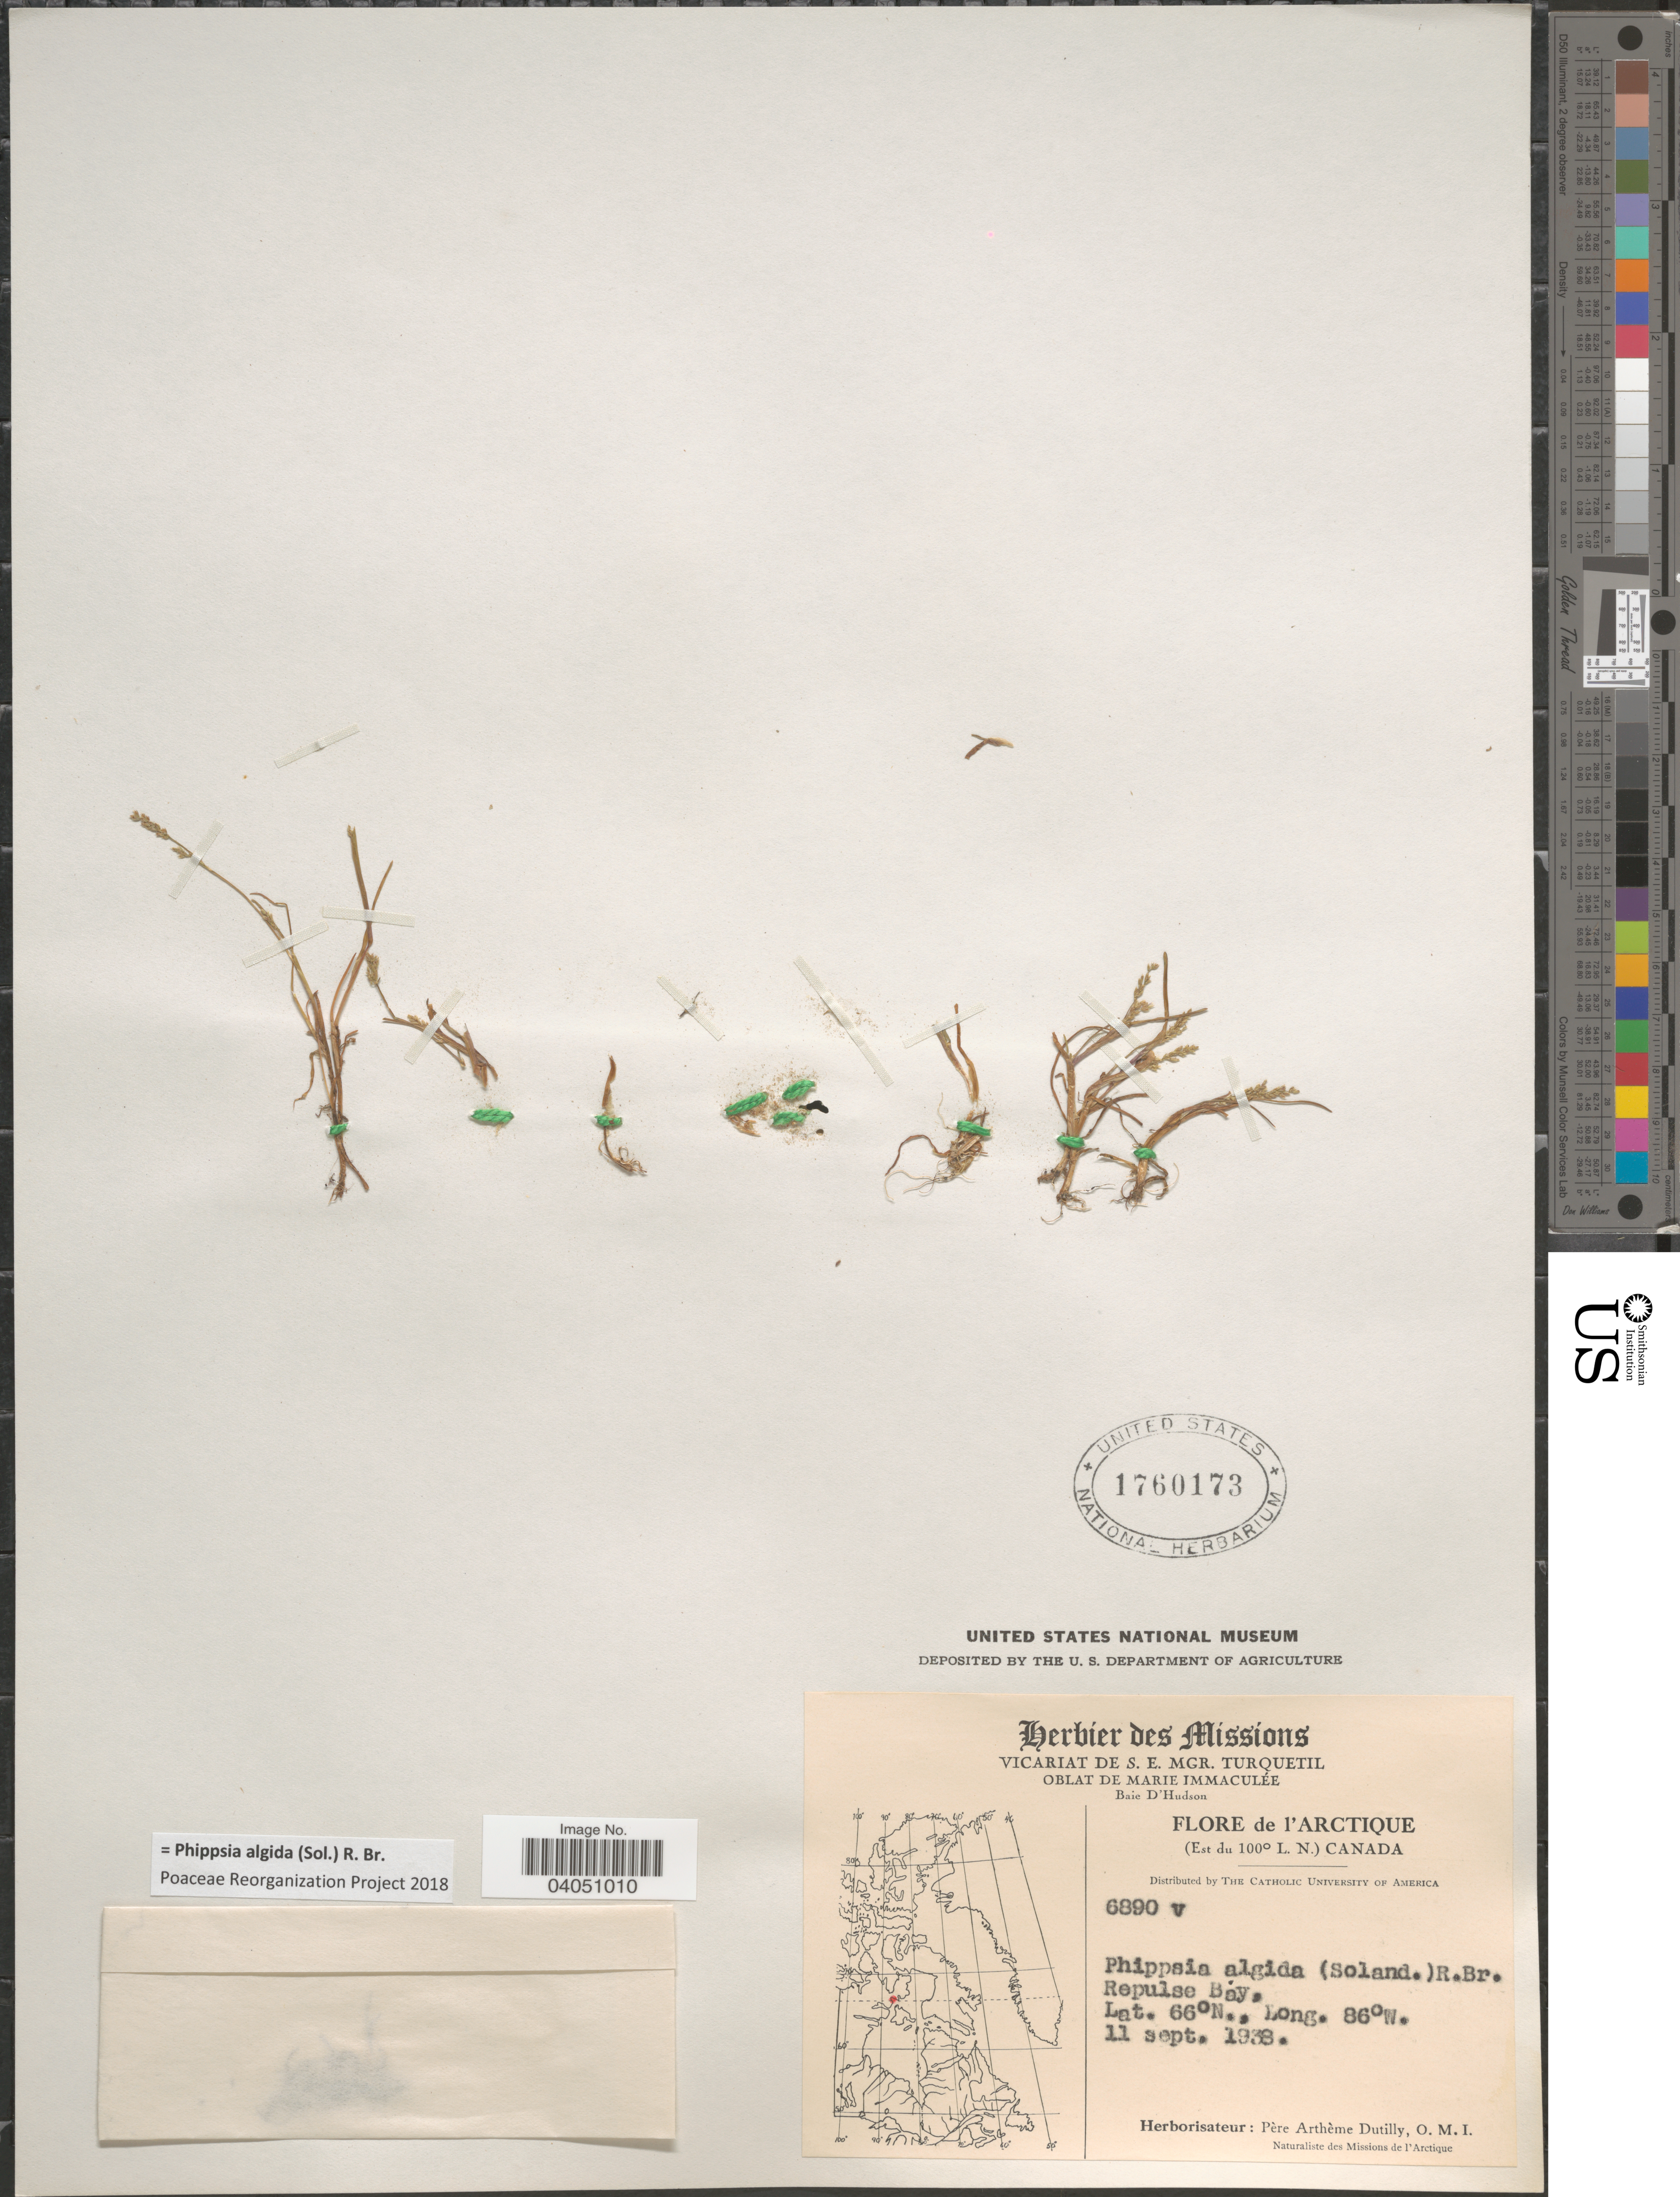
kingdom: Plantae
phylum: Tracheophyta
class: Liliopsida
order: Poales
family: Poaceae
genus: Phippsia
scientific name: Phippsia algida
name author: (Sol.) R. Br.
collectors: P. Dutilly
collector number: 6890v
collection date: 1938-09-11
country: Canada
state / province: Nunavut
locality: L'Arctique. (Est du 100° L.N.). Repulse Bay.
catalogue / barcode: US 1760173